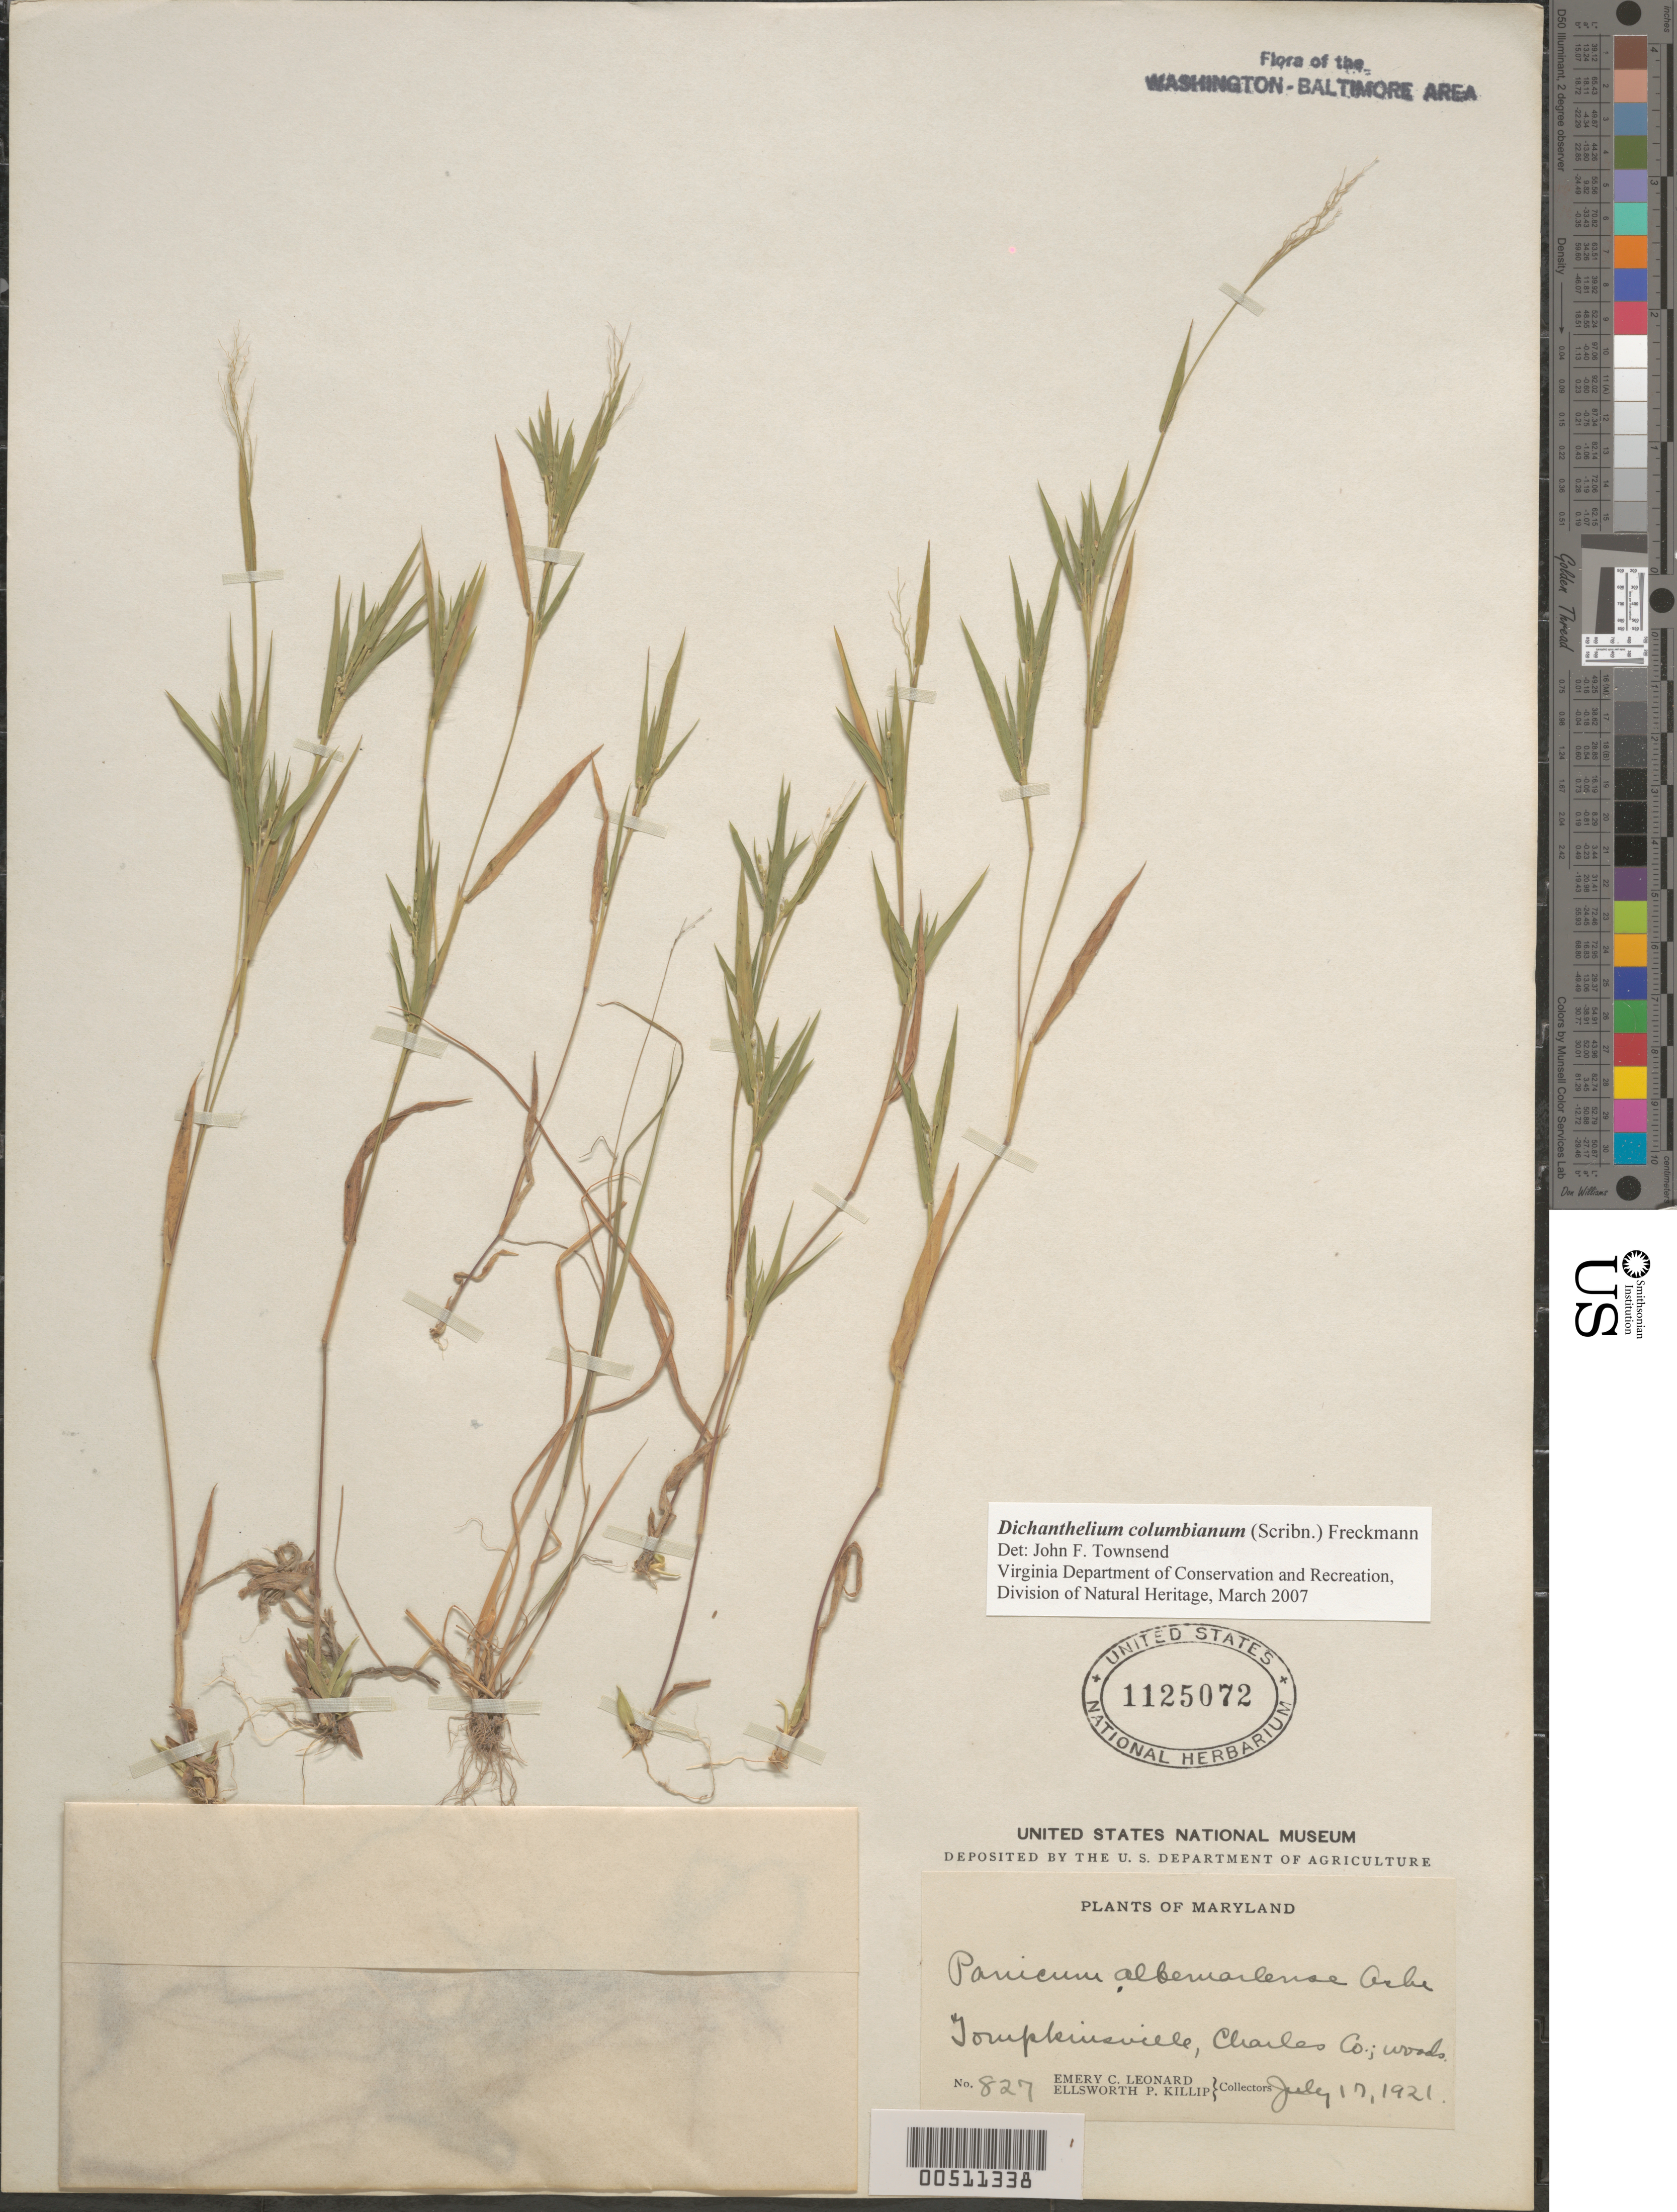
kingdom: Plantae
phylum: Tracheophyta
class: Liliopsida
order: Poales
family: Poaceae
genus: Dichanthelium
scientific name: Dichanthelium acuminatum var. densiflorum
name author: (Rand & Redfield) Gould & C.A. Clark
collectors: E. C. Leonard & E. P. Killip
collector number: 827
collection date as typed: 17 Jul 1921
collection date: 1921-07-17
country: United States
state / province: Maryland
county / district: Charles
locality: Tompkinsville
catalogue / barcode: US 1125072